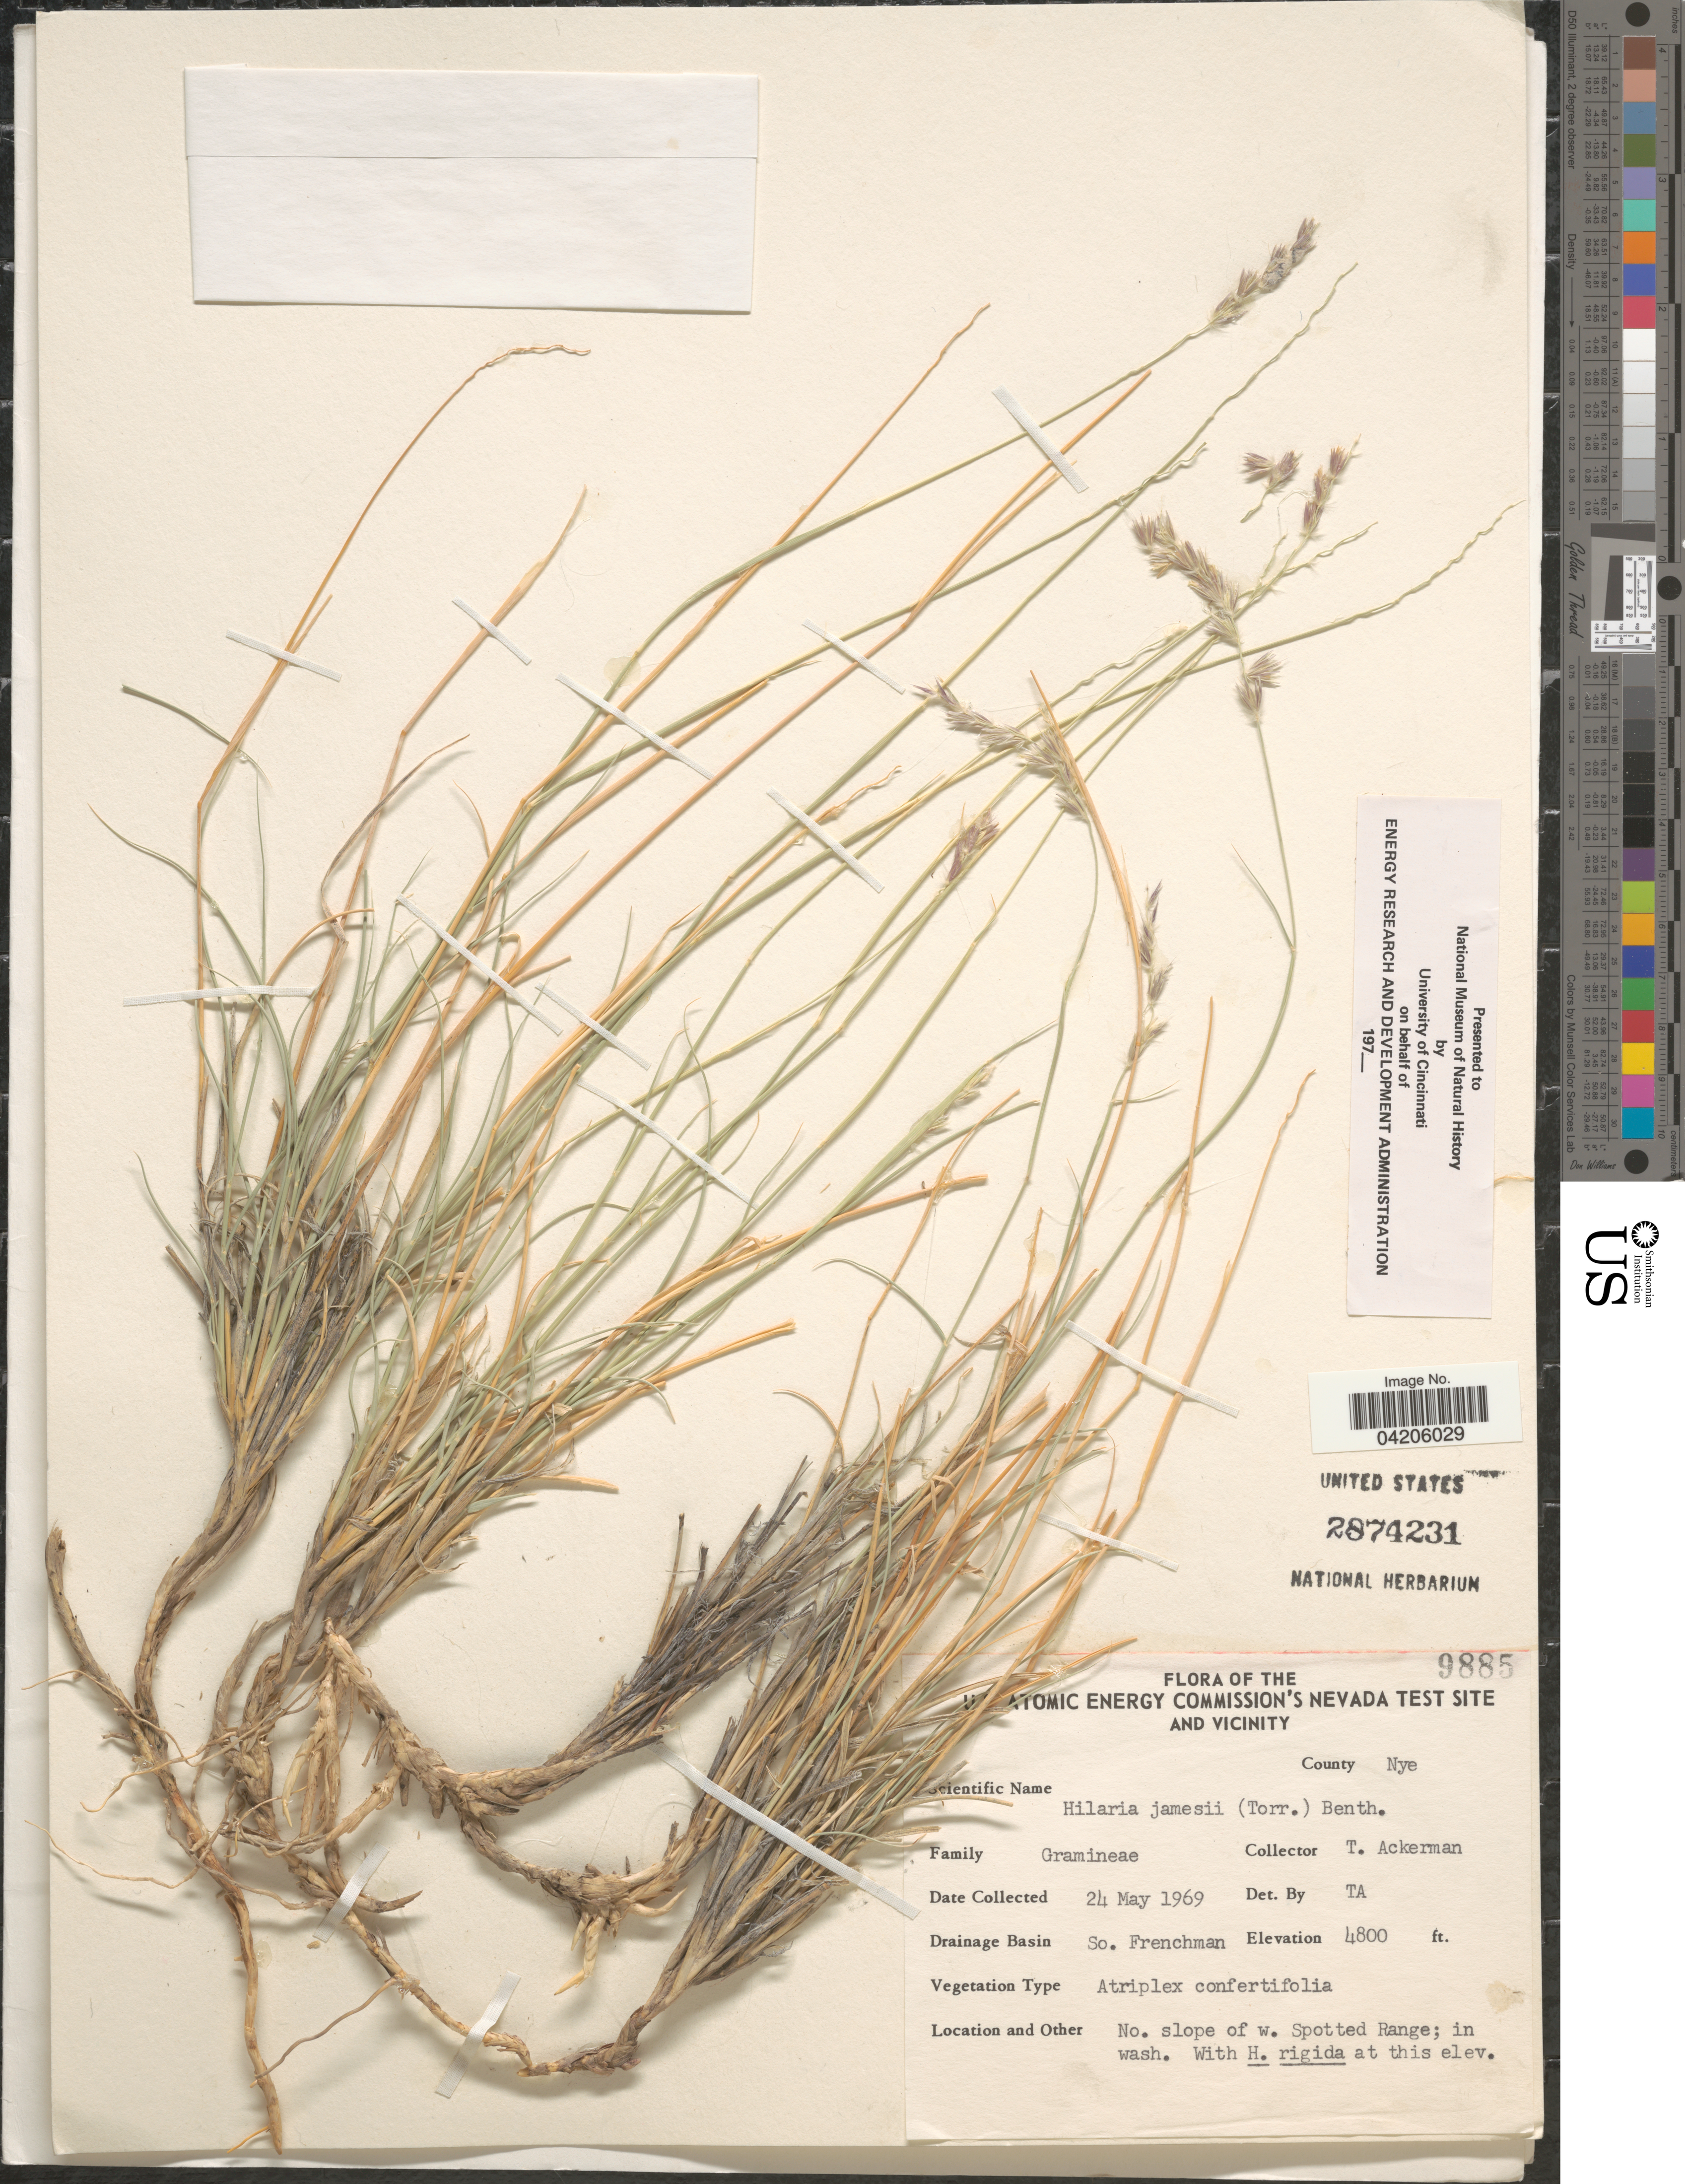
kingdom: Plantae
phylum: Tracheophyta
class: Liliopsida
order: Poales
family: Poaceae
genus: Hilaria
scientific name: Hilaria jamesii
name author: (Torr.) Benth.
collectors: T. Ackerman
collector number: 9885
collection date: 1969-05-24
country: United States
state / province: Nevada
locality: The U.S. Atomic Energy Commission's Nevada Test Site and Vicinity. County Nye. Drainage Basin So. Frenchman. No. slope of w. Spotted Range; in wash.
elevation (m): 1463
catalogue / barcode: US 2874231